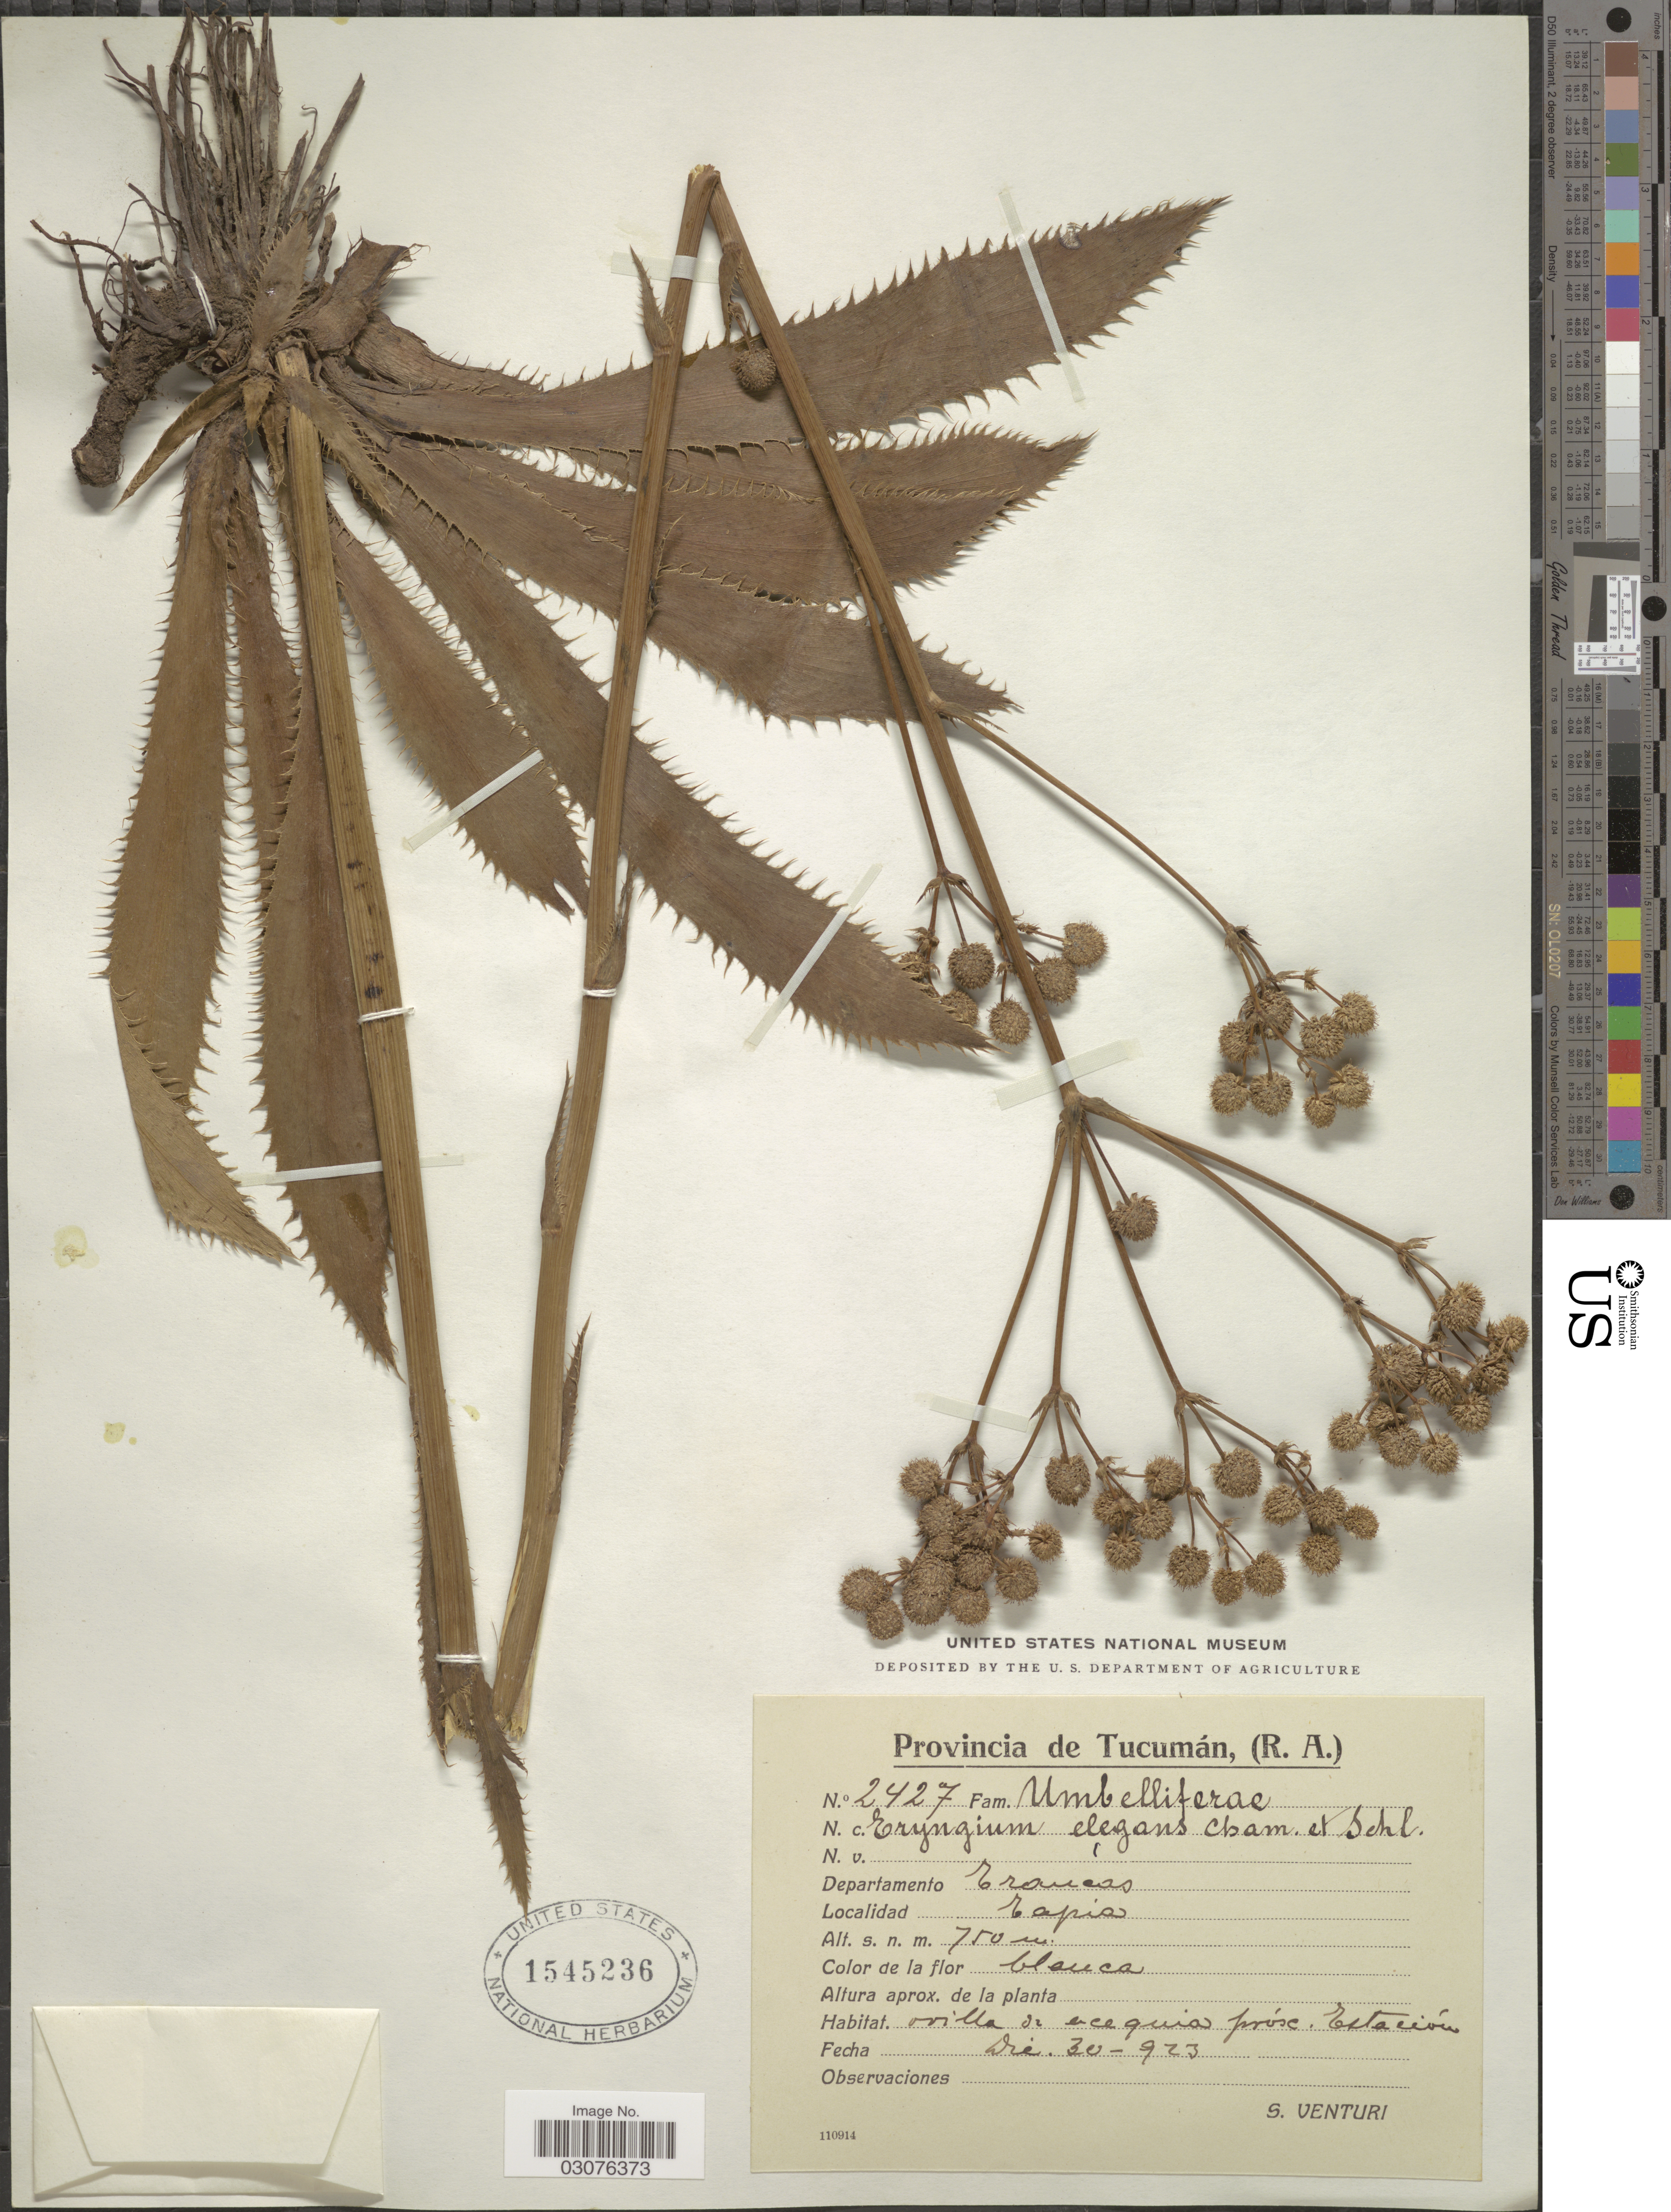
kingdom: Plantae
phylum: Tracheophyta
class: Magnoliopsida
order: Apiales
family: Apiaceae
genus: Eryngium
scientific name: Eryngium elegans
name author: Cham. ex Schltdl.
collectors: S. Venturi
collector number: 2427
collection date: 1923-12-30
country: Argentina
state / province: Tucuman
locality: Departamento Trancas. Tapia.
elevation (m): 750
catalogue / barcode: US 1545236